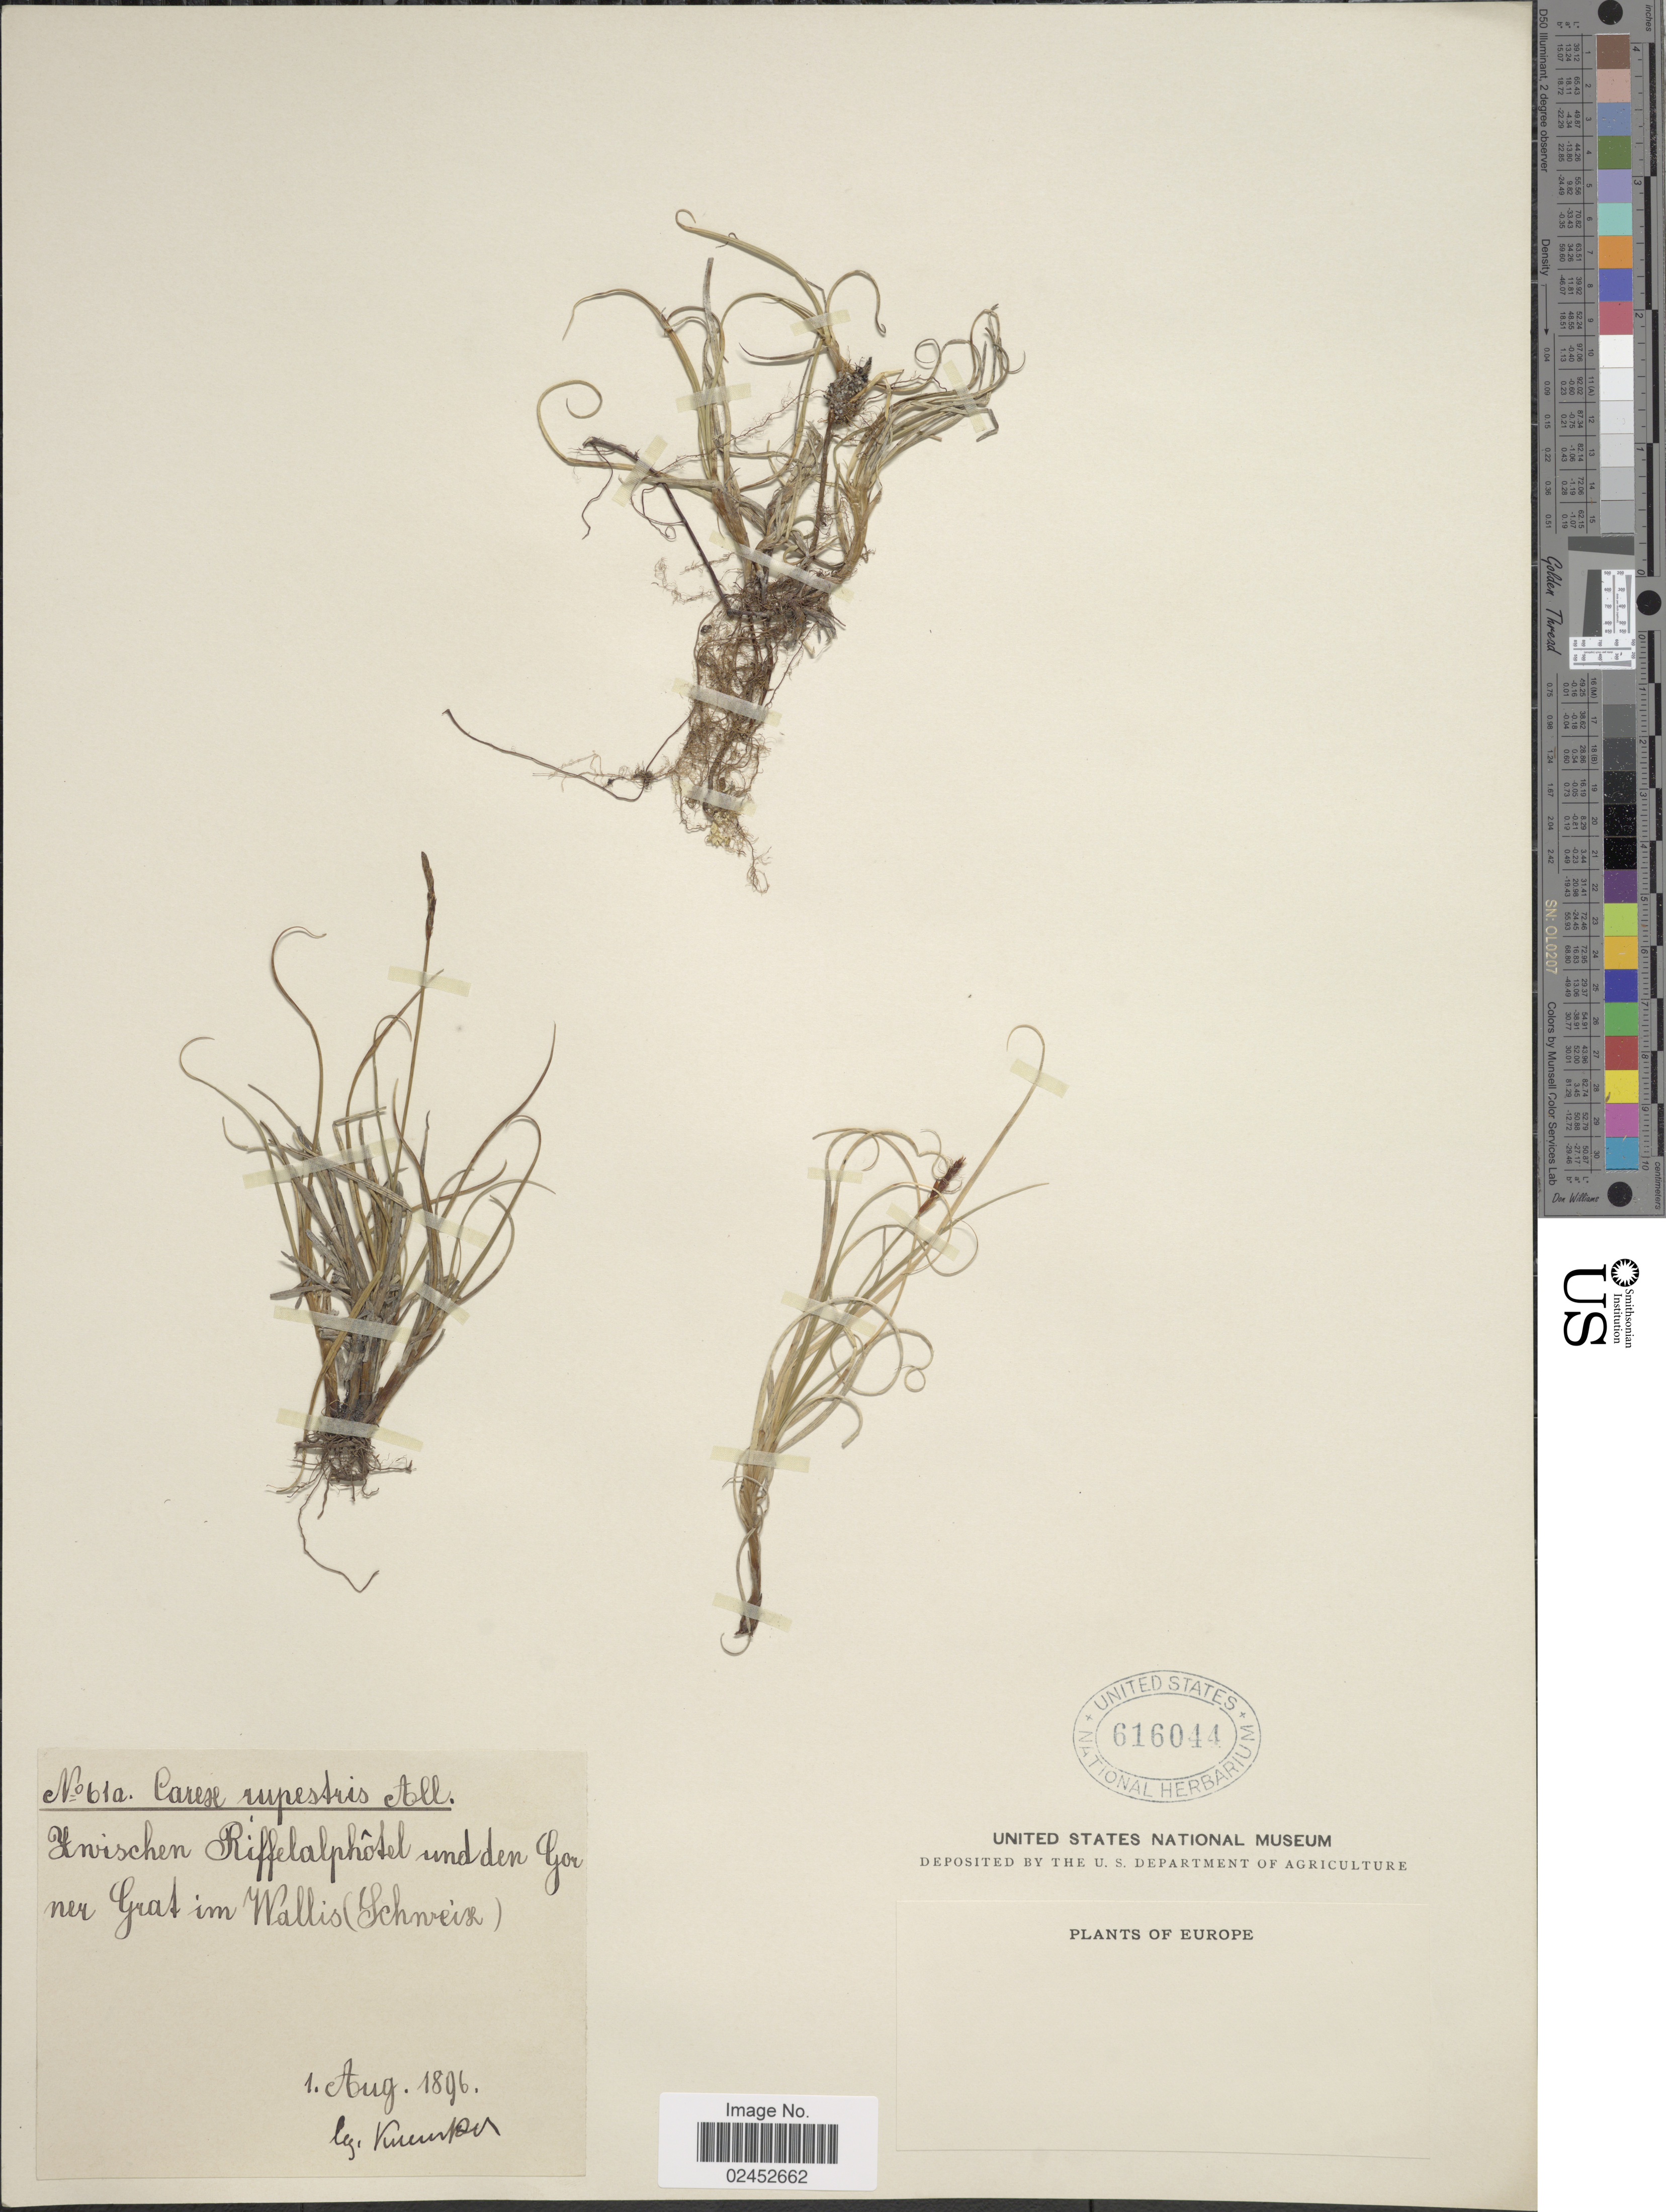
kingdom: Plantae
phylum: Tracheophyta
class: Liliopsida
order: Poales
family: Cyperaceae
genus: Carex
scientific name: Carex rupestris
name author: All.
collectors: Kneucker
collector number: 61a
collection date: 1896-08-01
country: Switzerland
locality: Zwischen Riffelalphotel und den Gorner Grat im Wallis (Schweiz).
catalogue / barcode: US 616044